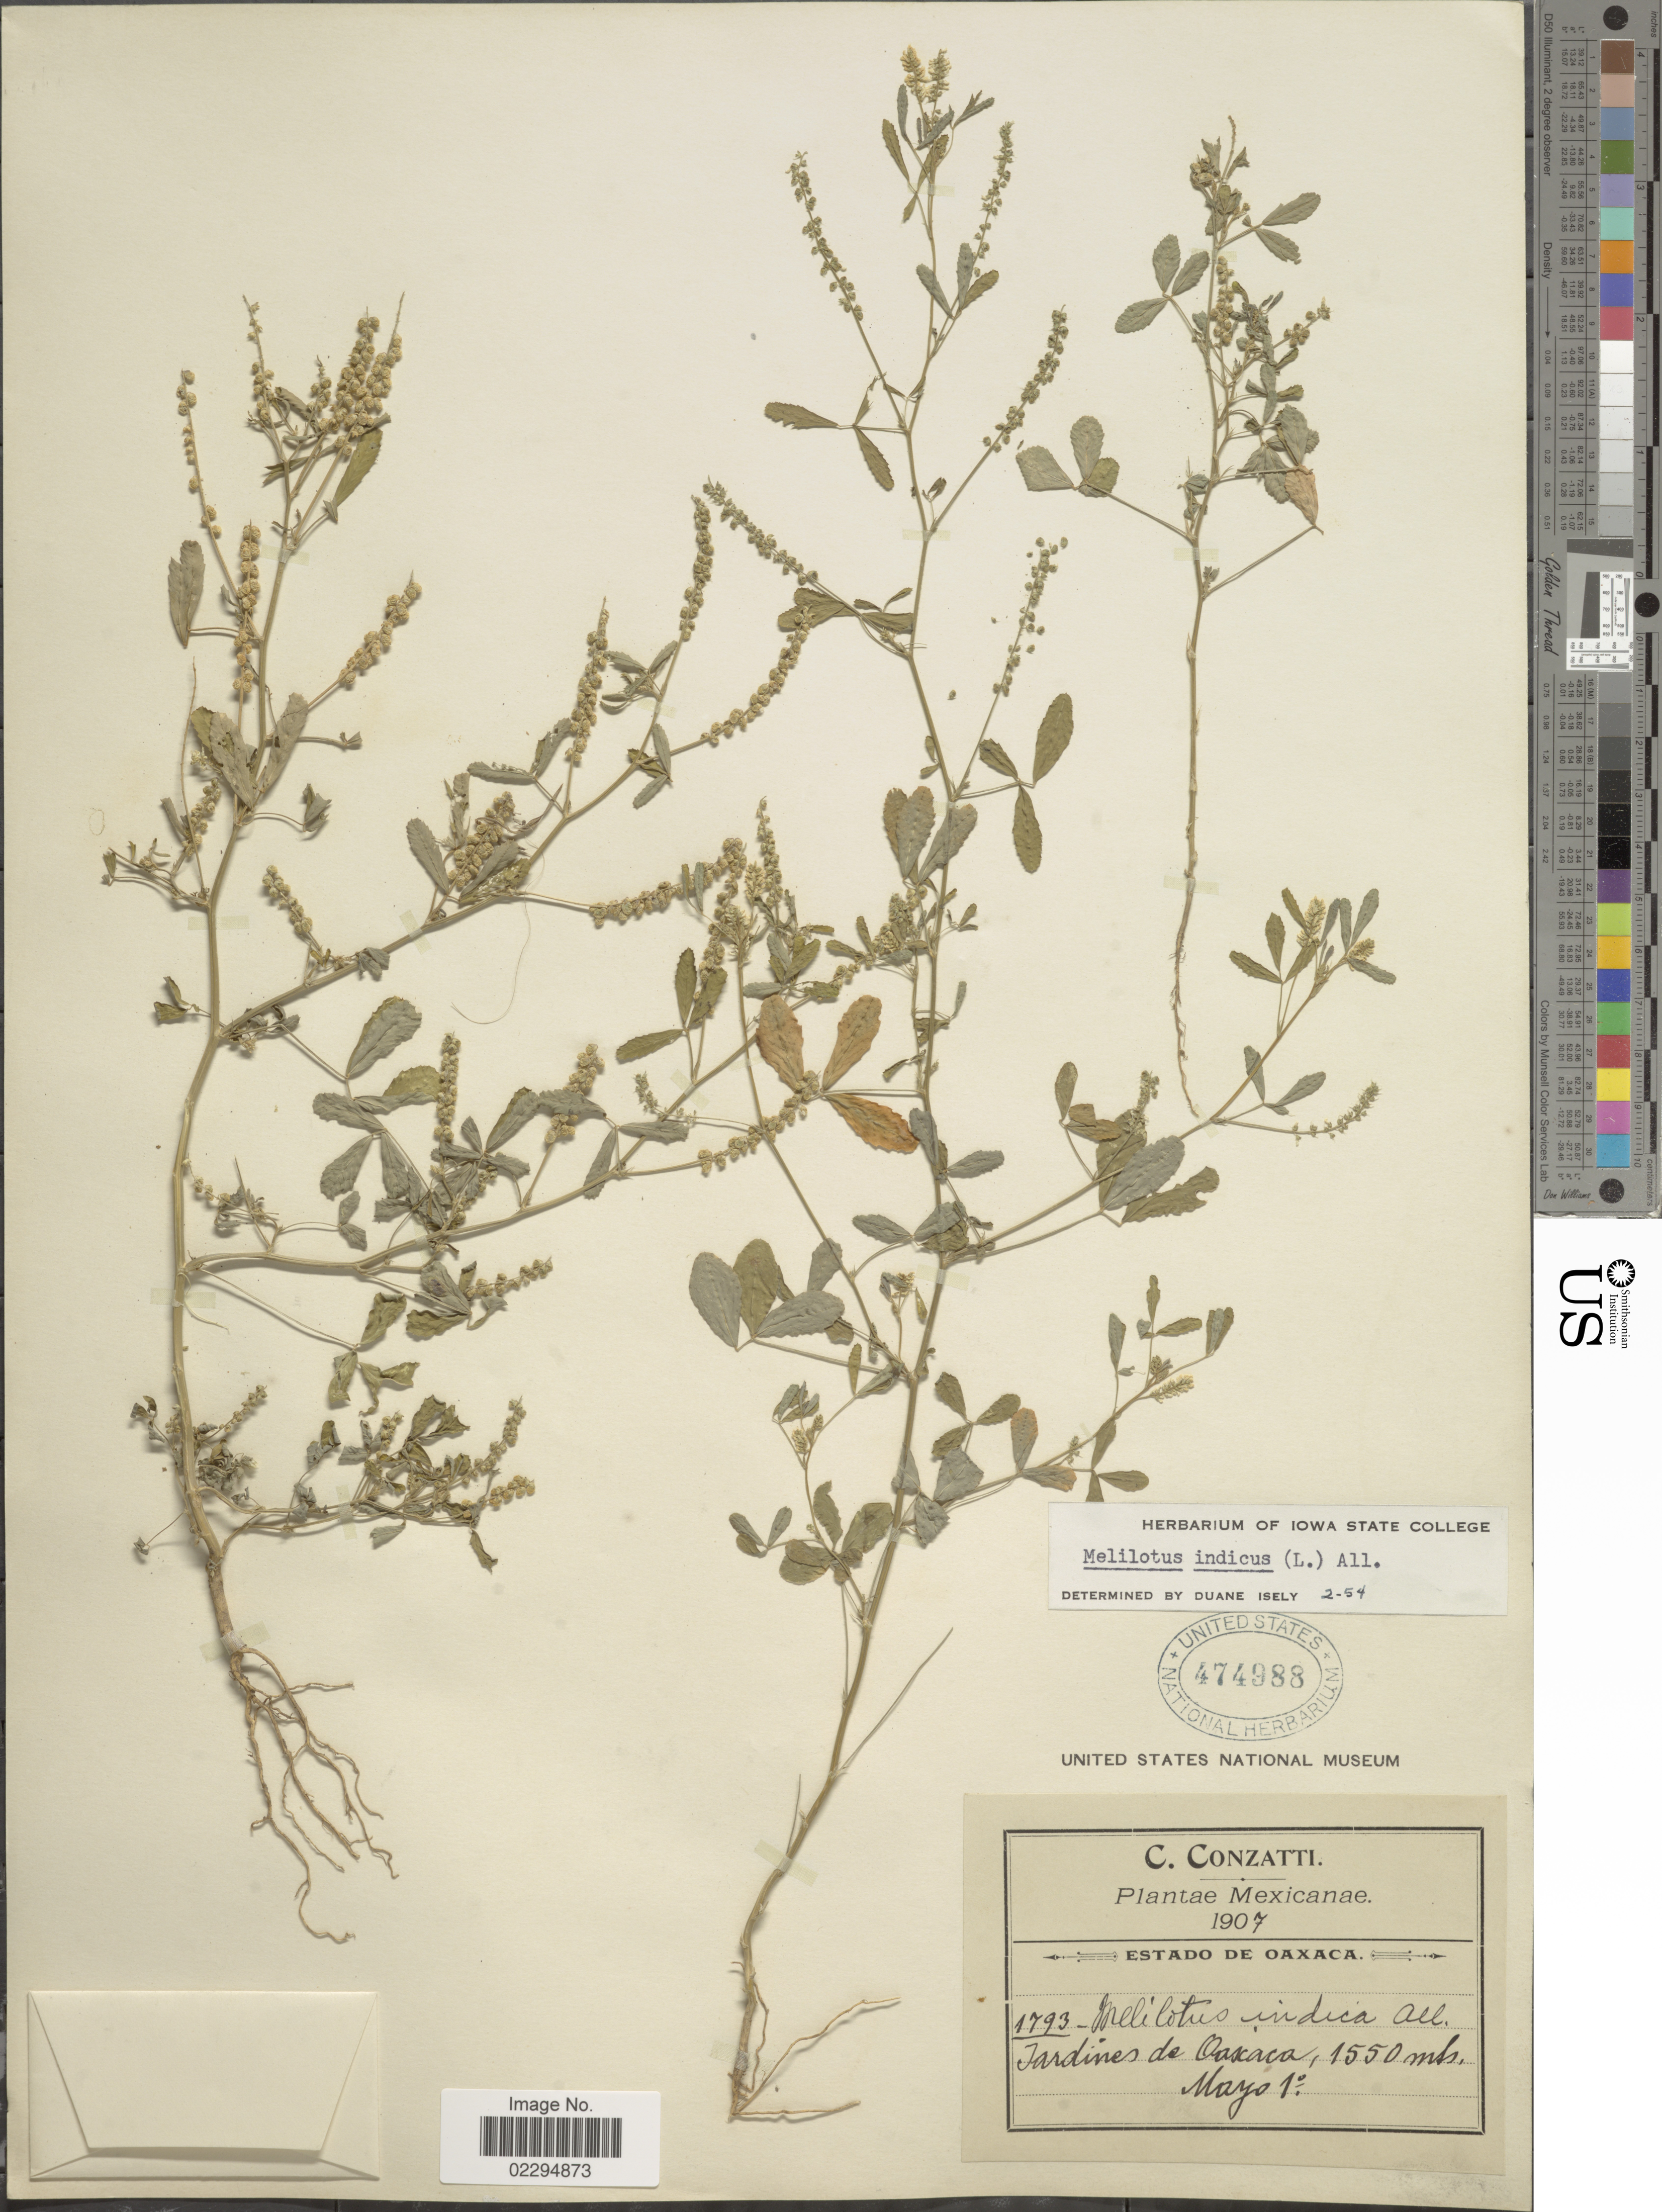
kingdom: Plantae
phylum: Tracheophyta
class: Magnoliopsida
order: Fabales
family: Fabaceae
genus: Melilotus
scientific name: Melilotus indicus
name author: (L.) All.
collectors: C. Conzatti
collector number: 1793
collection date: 1907-05-01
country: Mexico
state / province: Oaxaca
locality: Jardines de Oaxaca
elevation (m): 1550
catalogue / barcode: US 474988